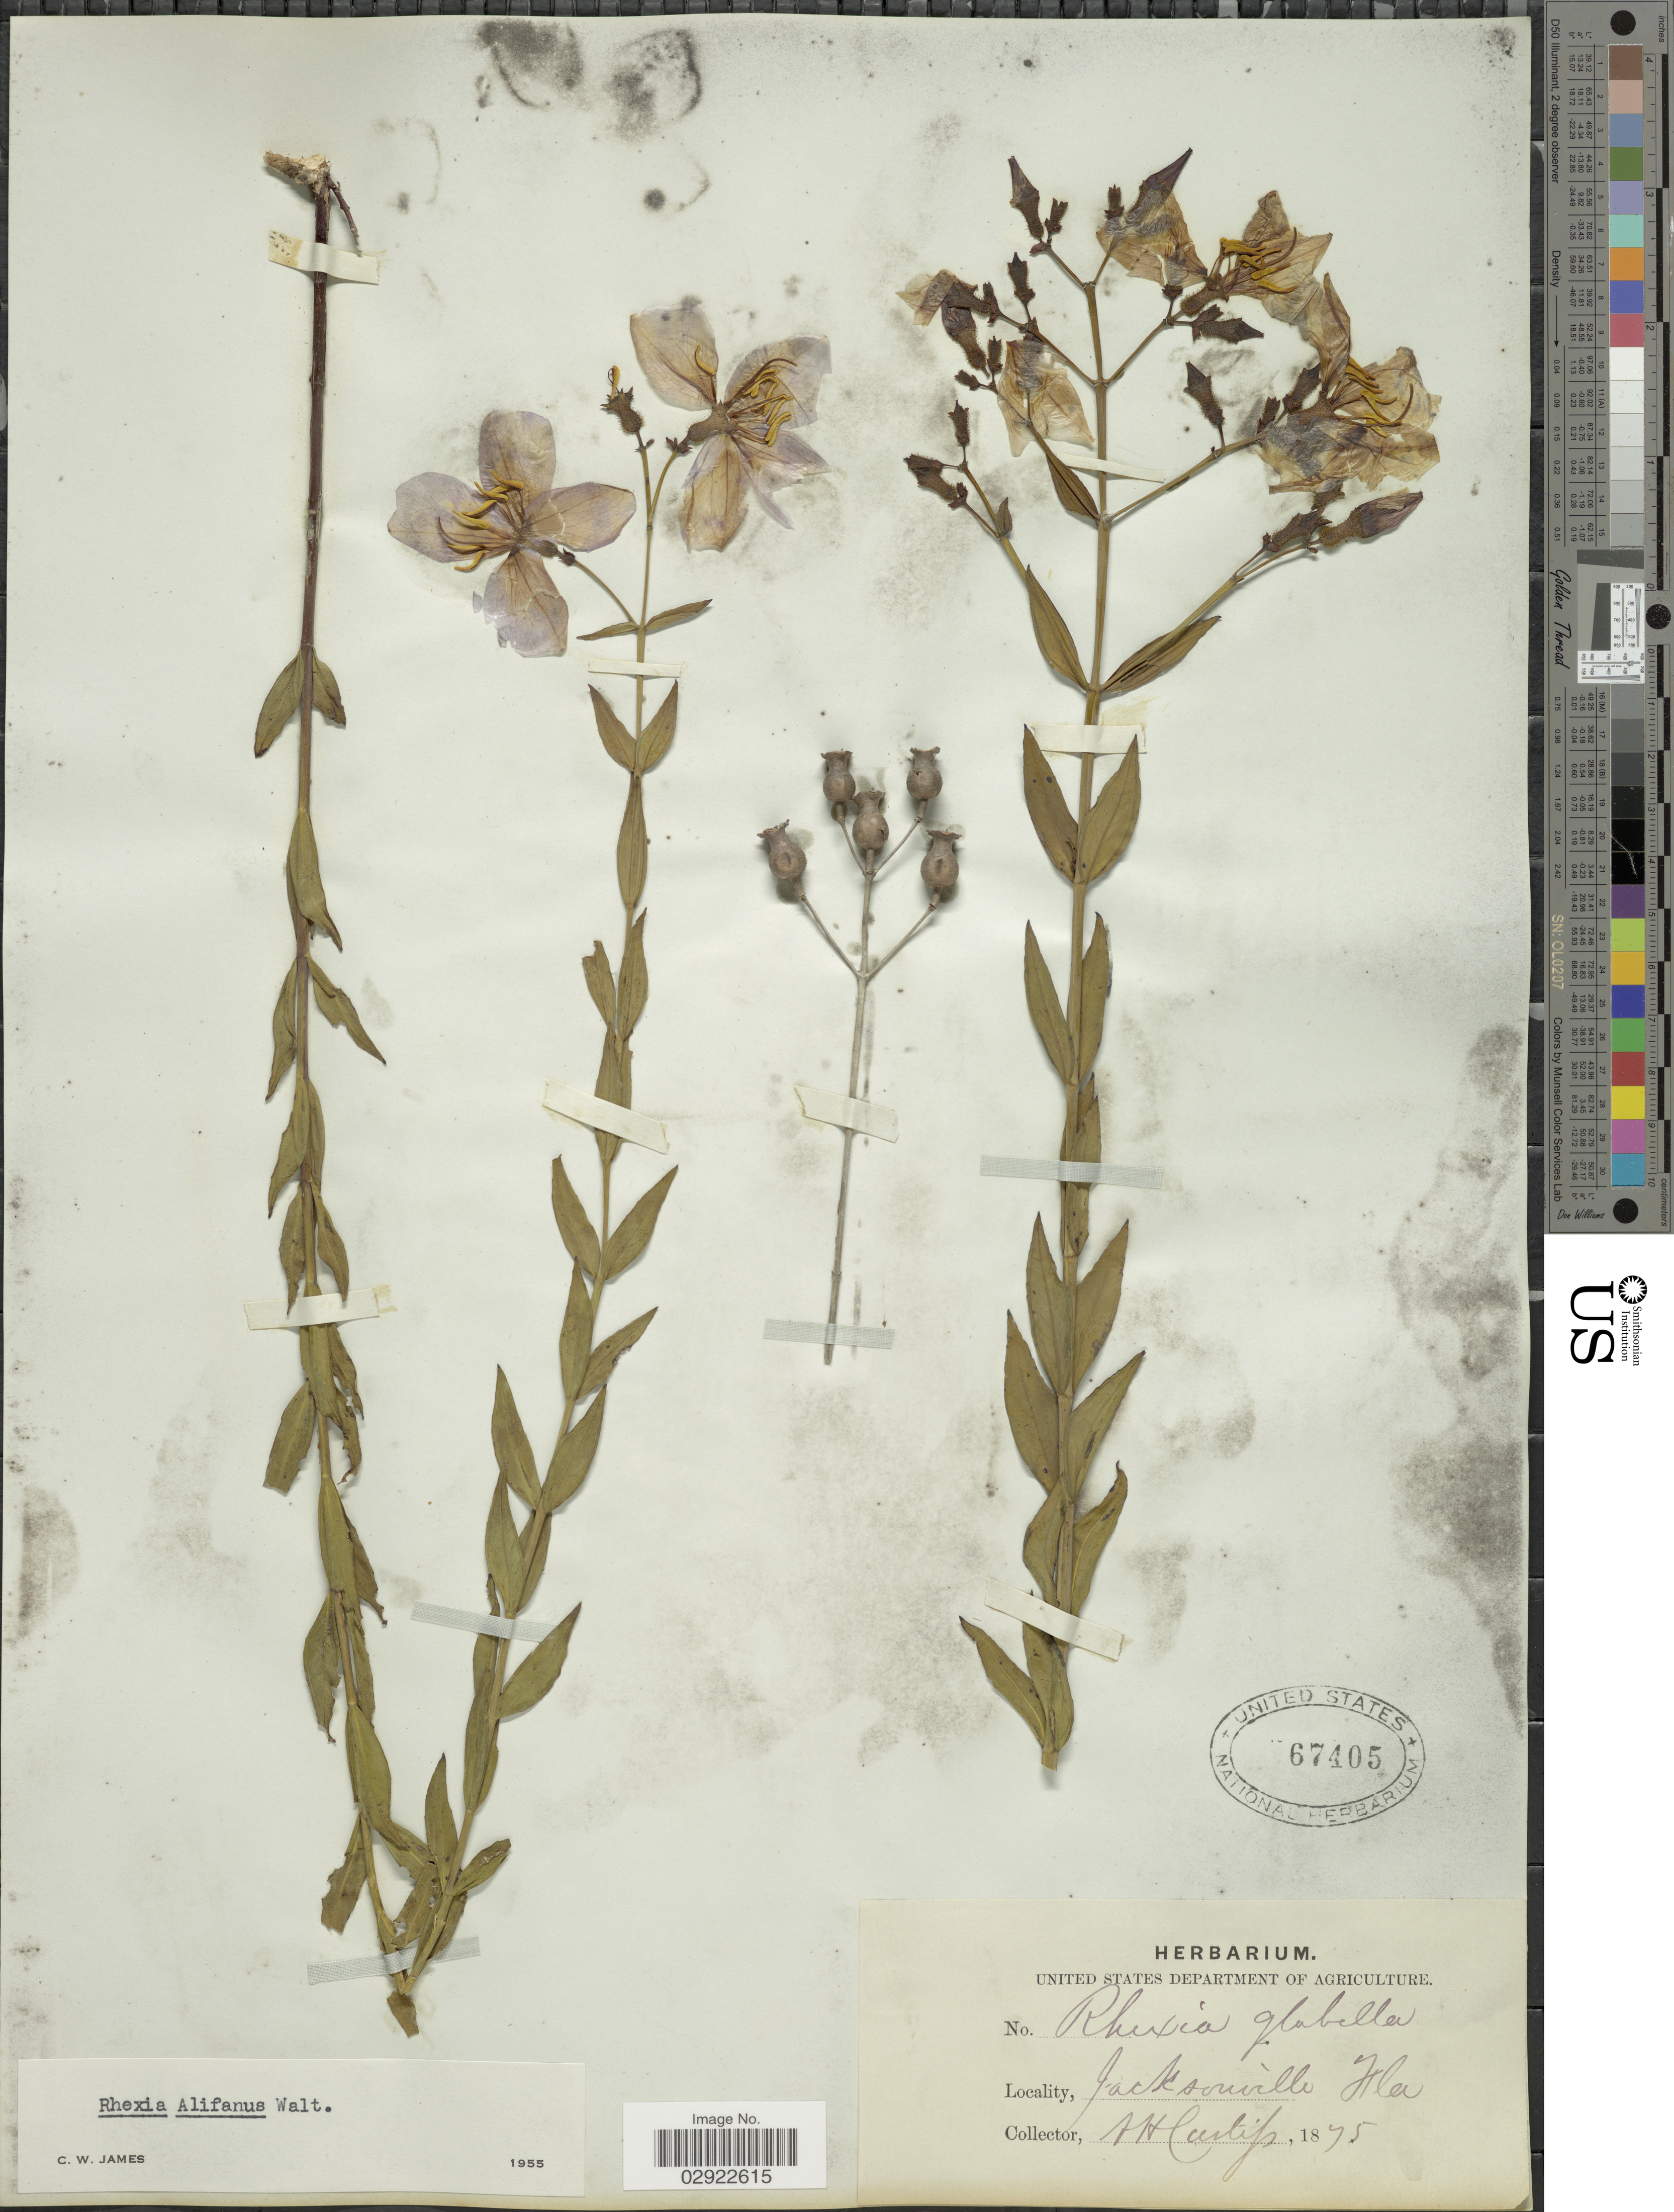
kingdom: Plantae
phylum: Tracheophyta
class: Magnoliopsida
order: Myrtales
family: Melastomataceae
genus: Rhexia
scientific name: Rhexia alifanus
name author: Walter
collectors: A. H. Curtiss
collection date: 1875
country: United States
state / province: Florida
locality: Jacksonville.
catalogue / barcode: US 67405